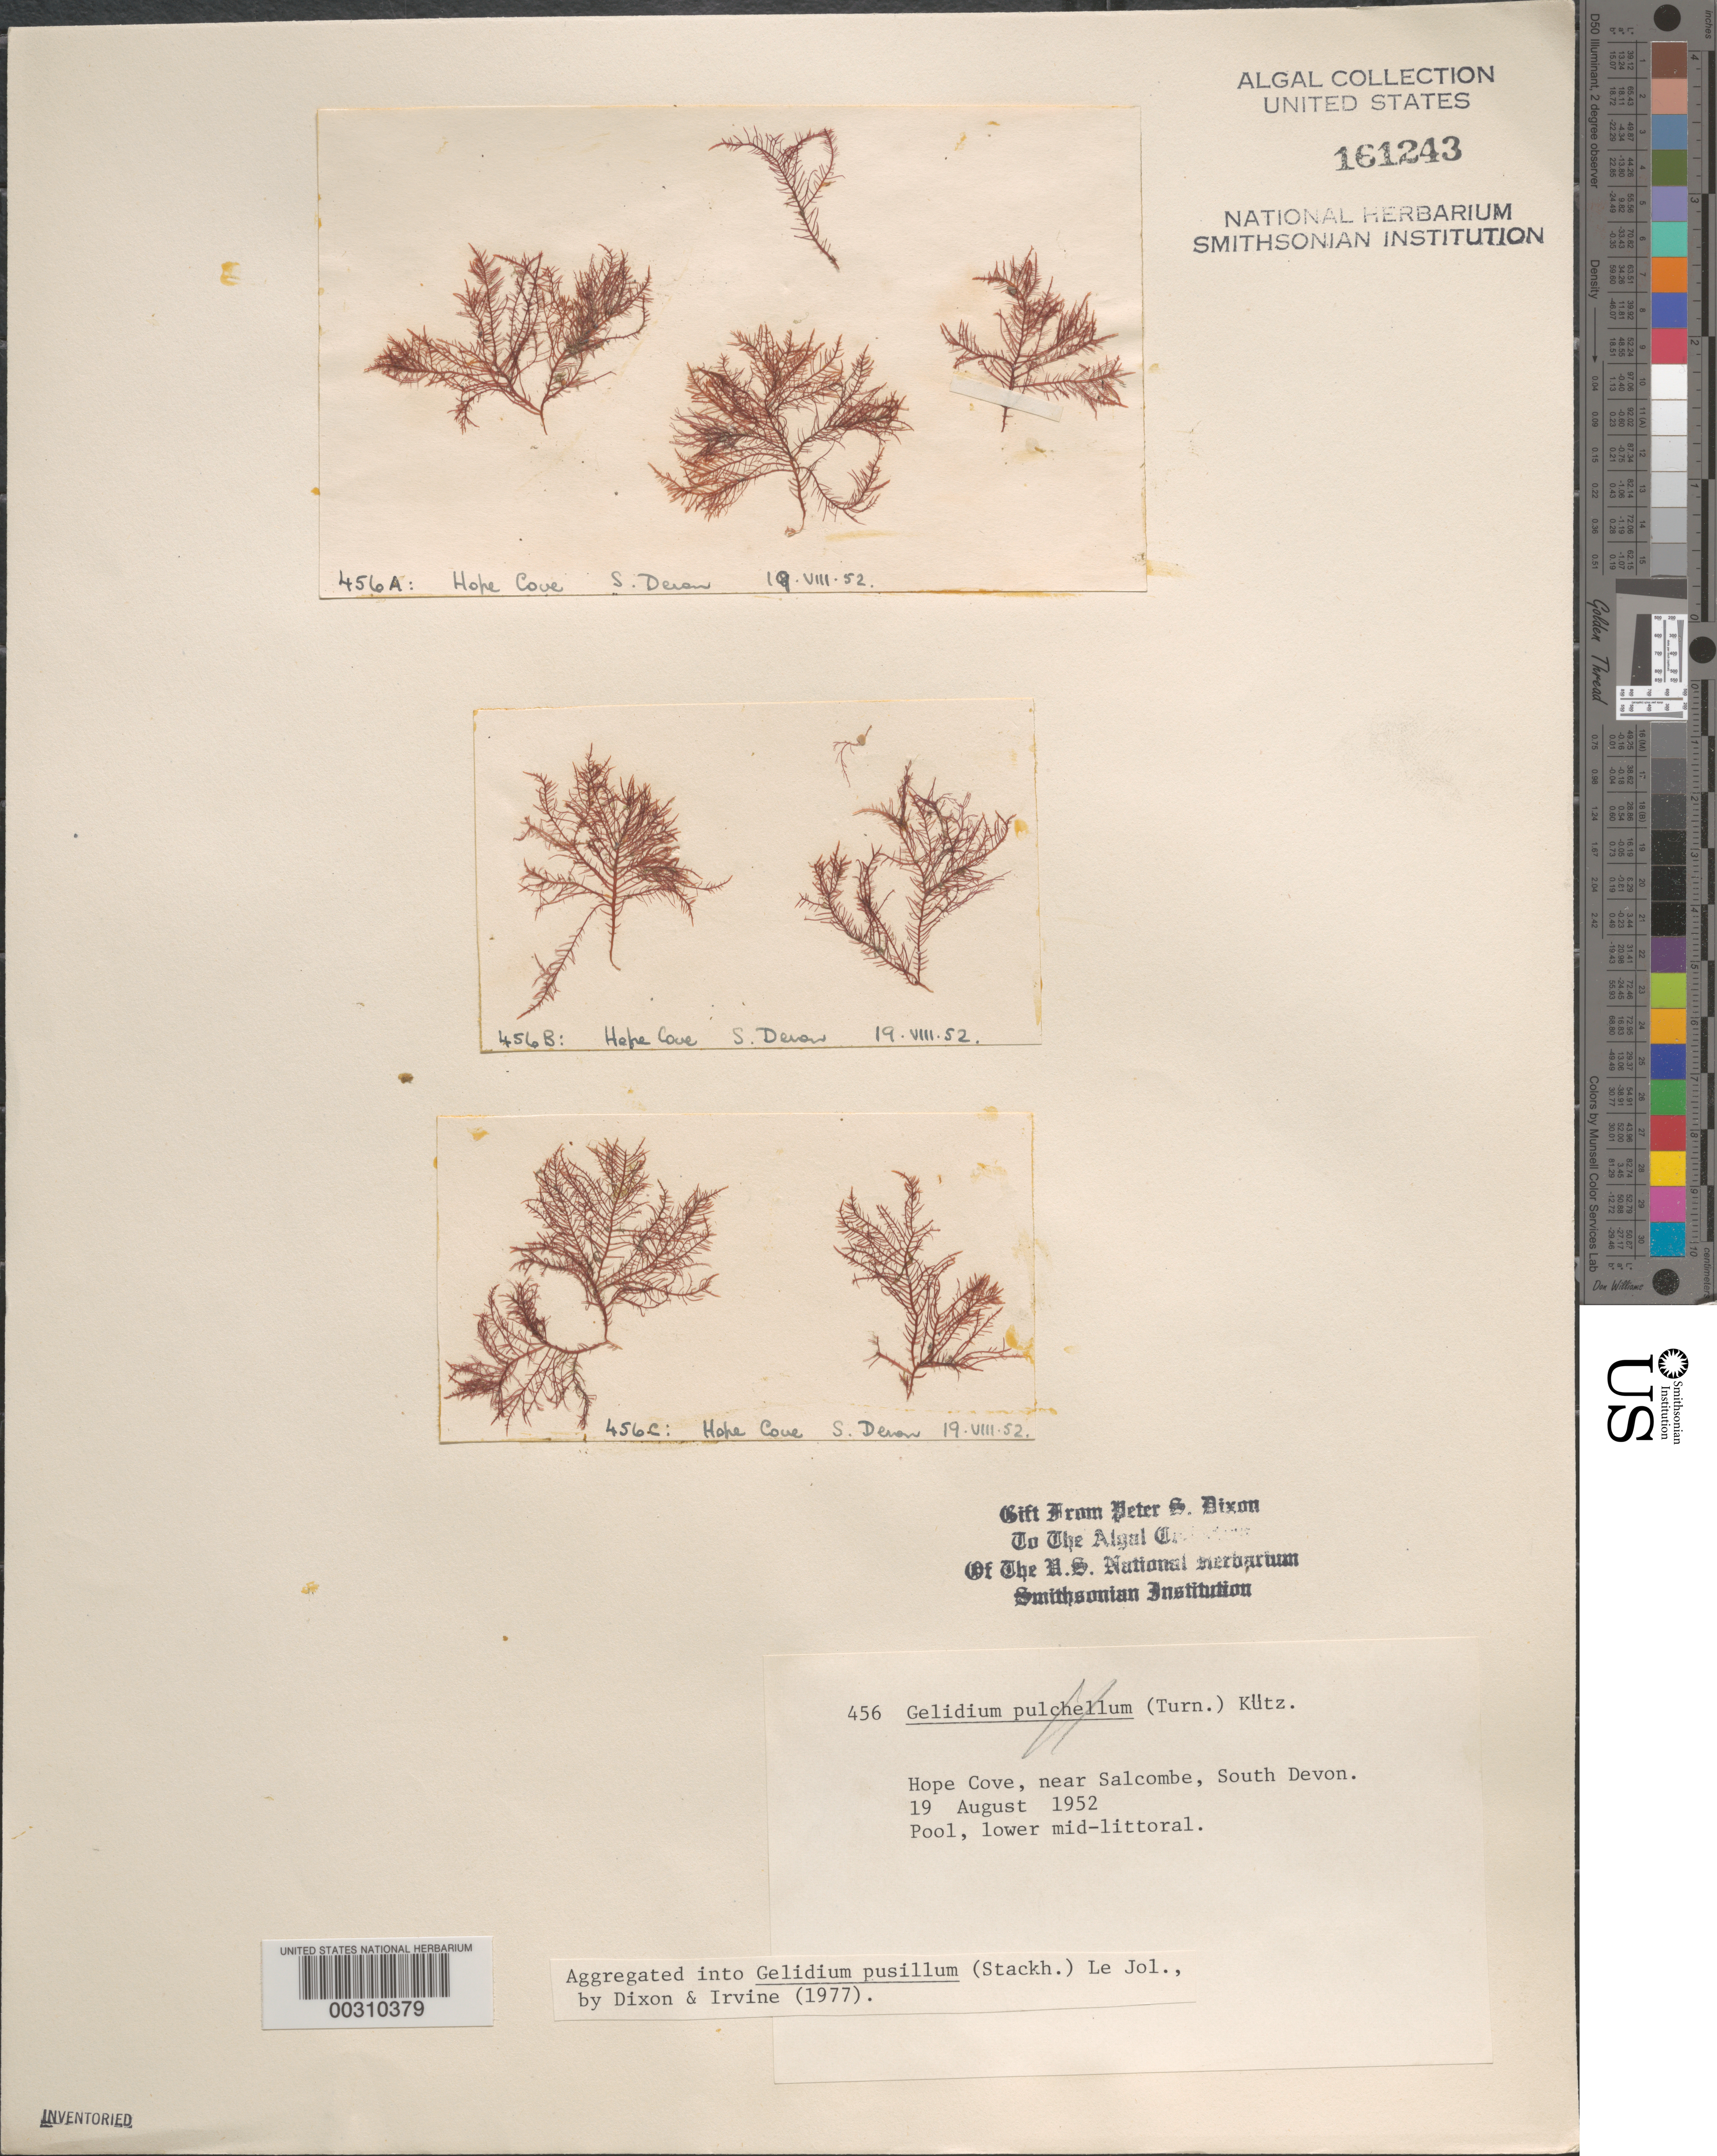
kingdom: Plantae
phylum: Rhodophyta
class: Florideophyceae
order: Gelidiales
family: Gelidiaceae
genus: Gelidium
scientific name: Gelidium pusillum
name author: (Stackh.) Le Jol.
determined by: Dixon, P. S.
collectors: P. S. Dixon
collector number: PSD 456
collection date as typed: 19 Aug 1952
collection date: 1952-08-19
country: United Kingdom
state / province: England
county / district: Devon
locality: Hope Cove, near Salcombe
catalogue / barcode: US 161243